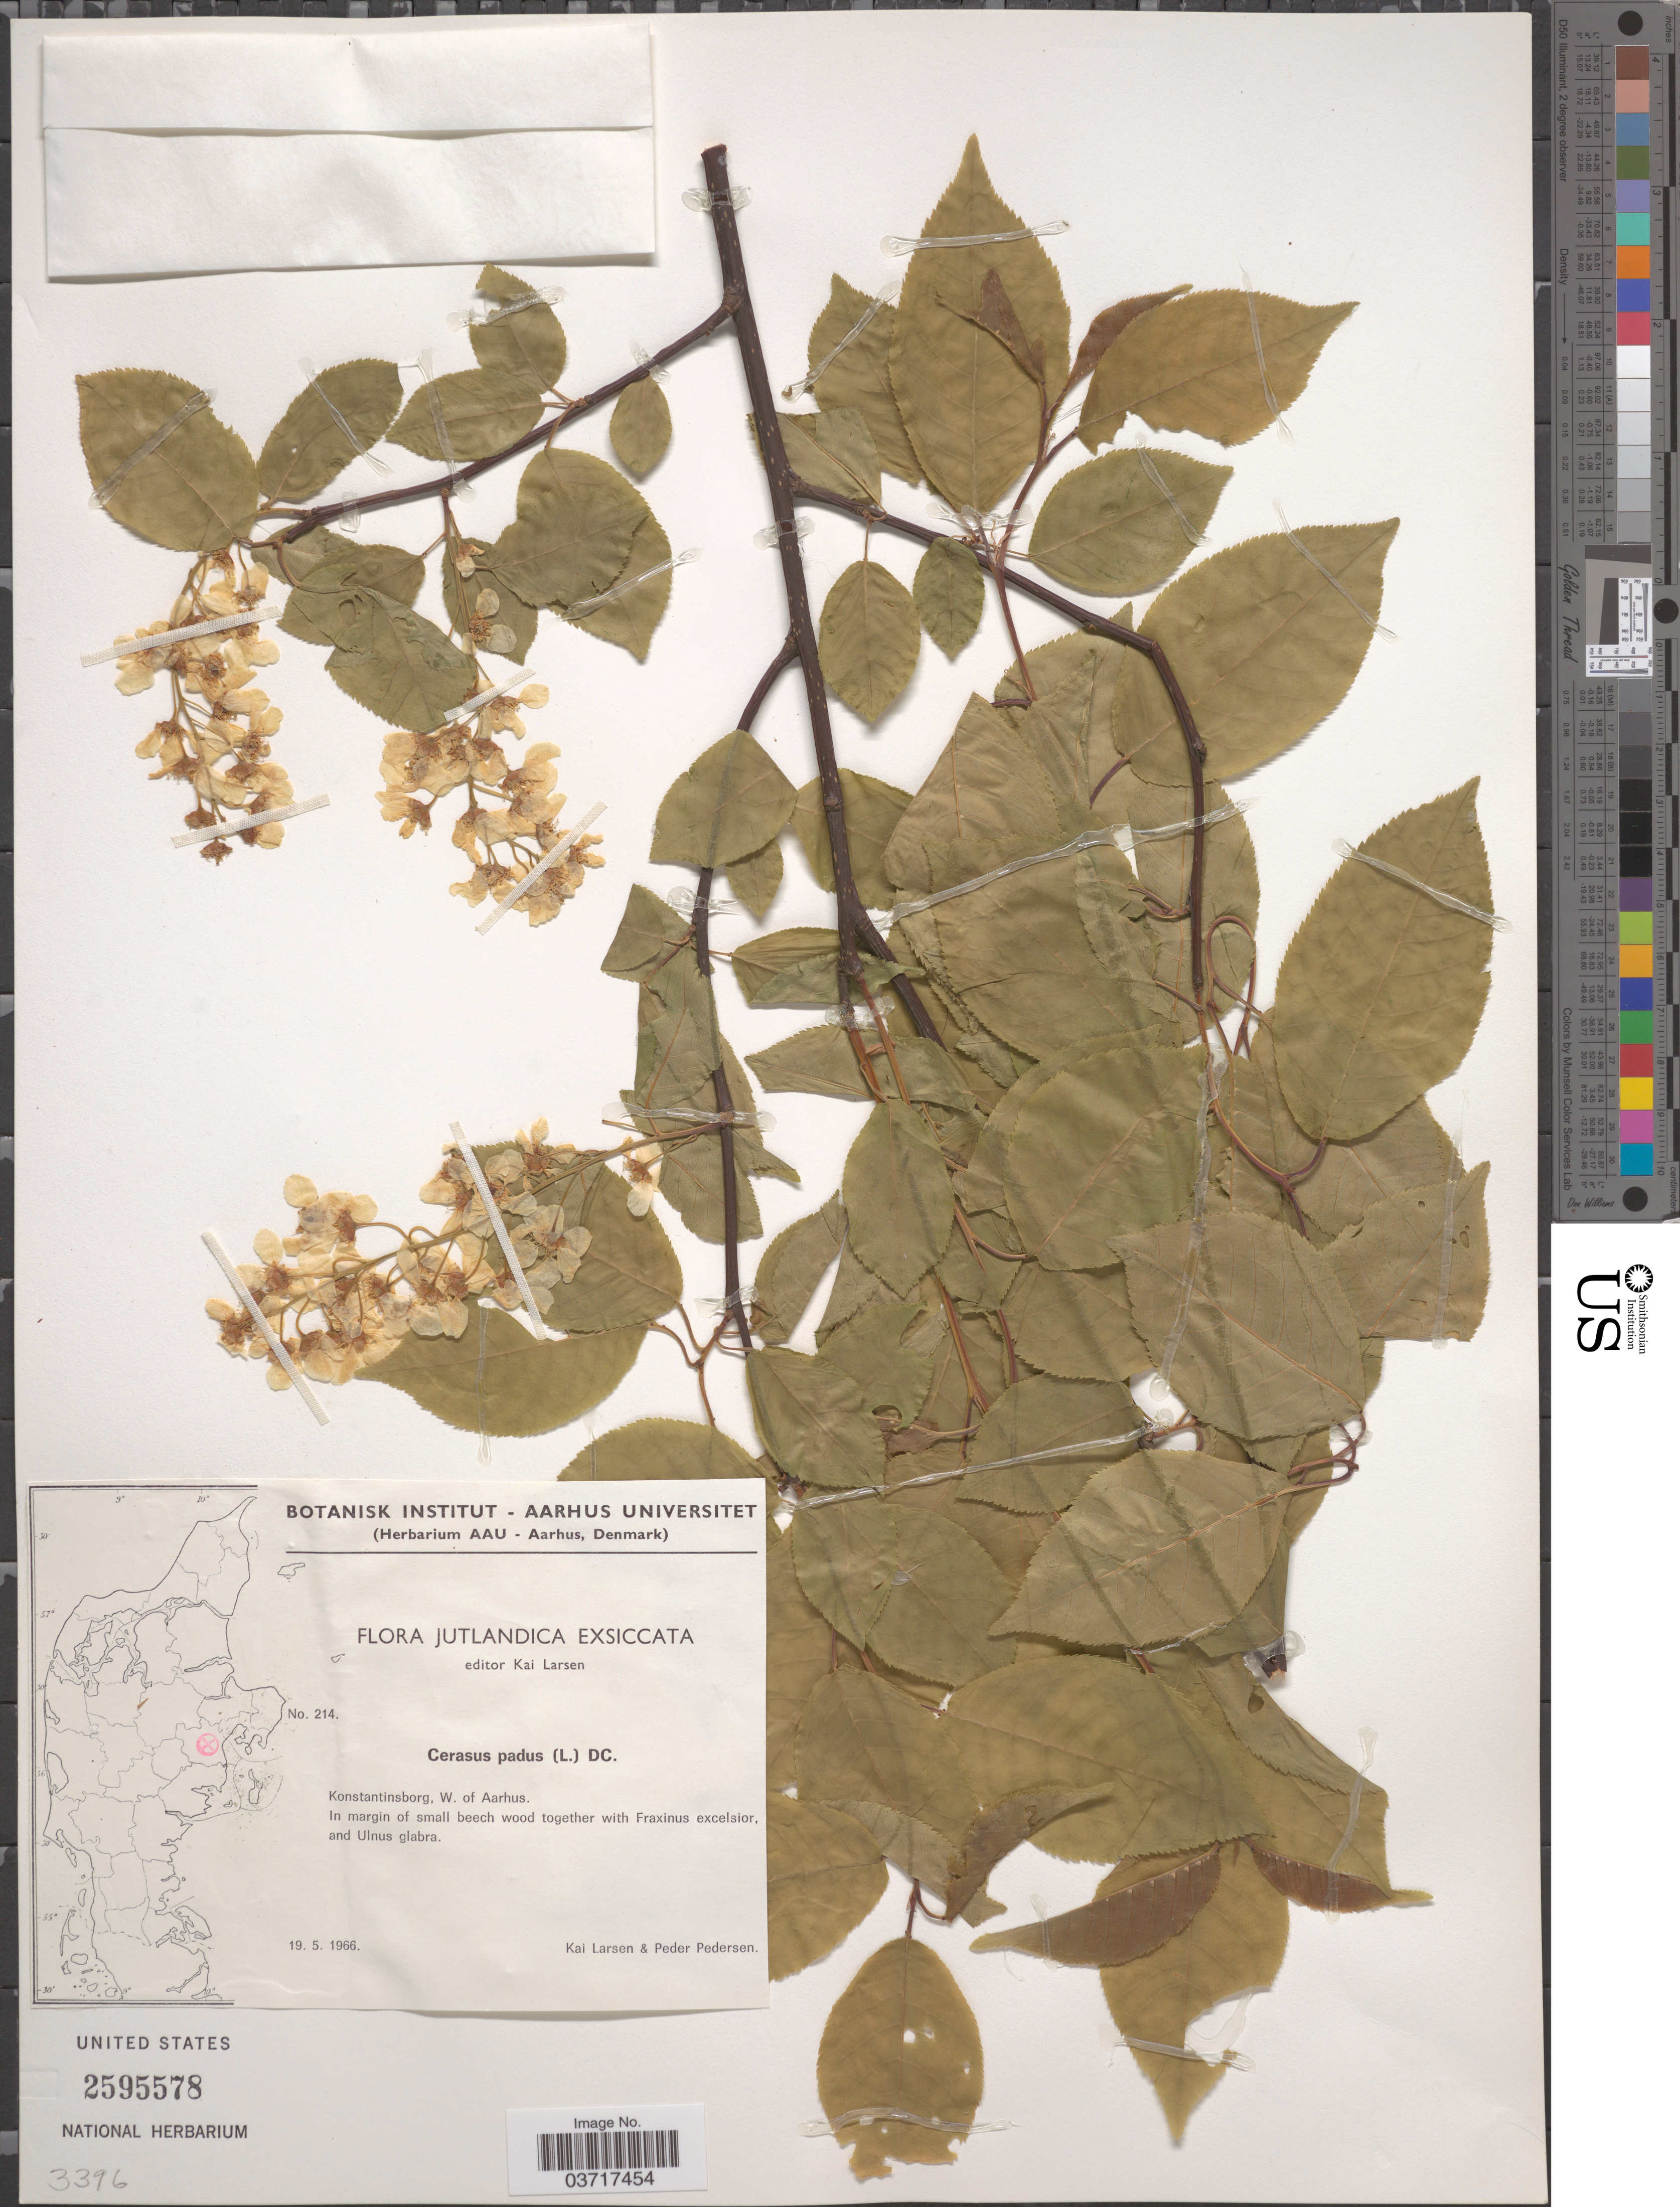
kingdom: Plantae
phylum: Tracheophyta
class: Magnoliopsida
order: Rosales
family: Rosaceae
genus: Prunus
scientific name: Prunus padus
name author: L.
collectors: K. Larsen & P. Pedersen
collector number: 214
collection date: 1966-05-19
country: Denmark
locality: Konstantinsborg, W. of Aarhus.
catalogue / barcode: US 2595578